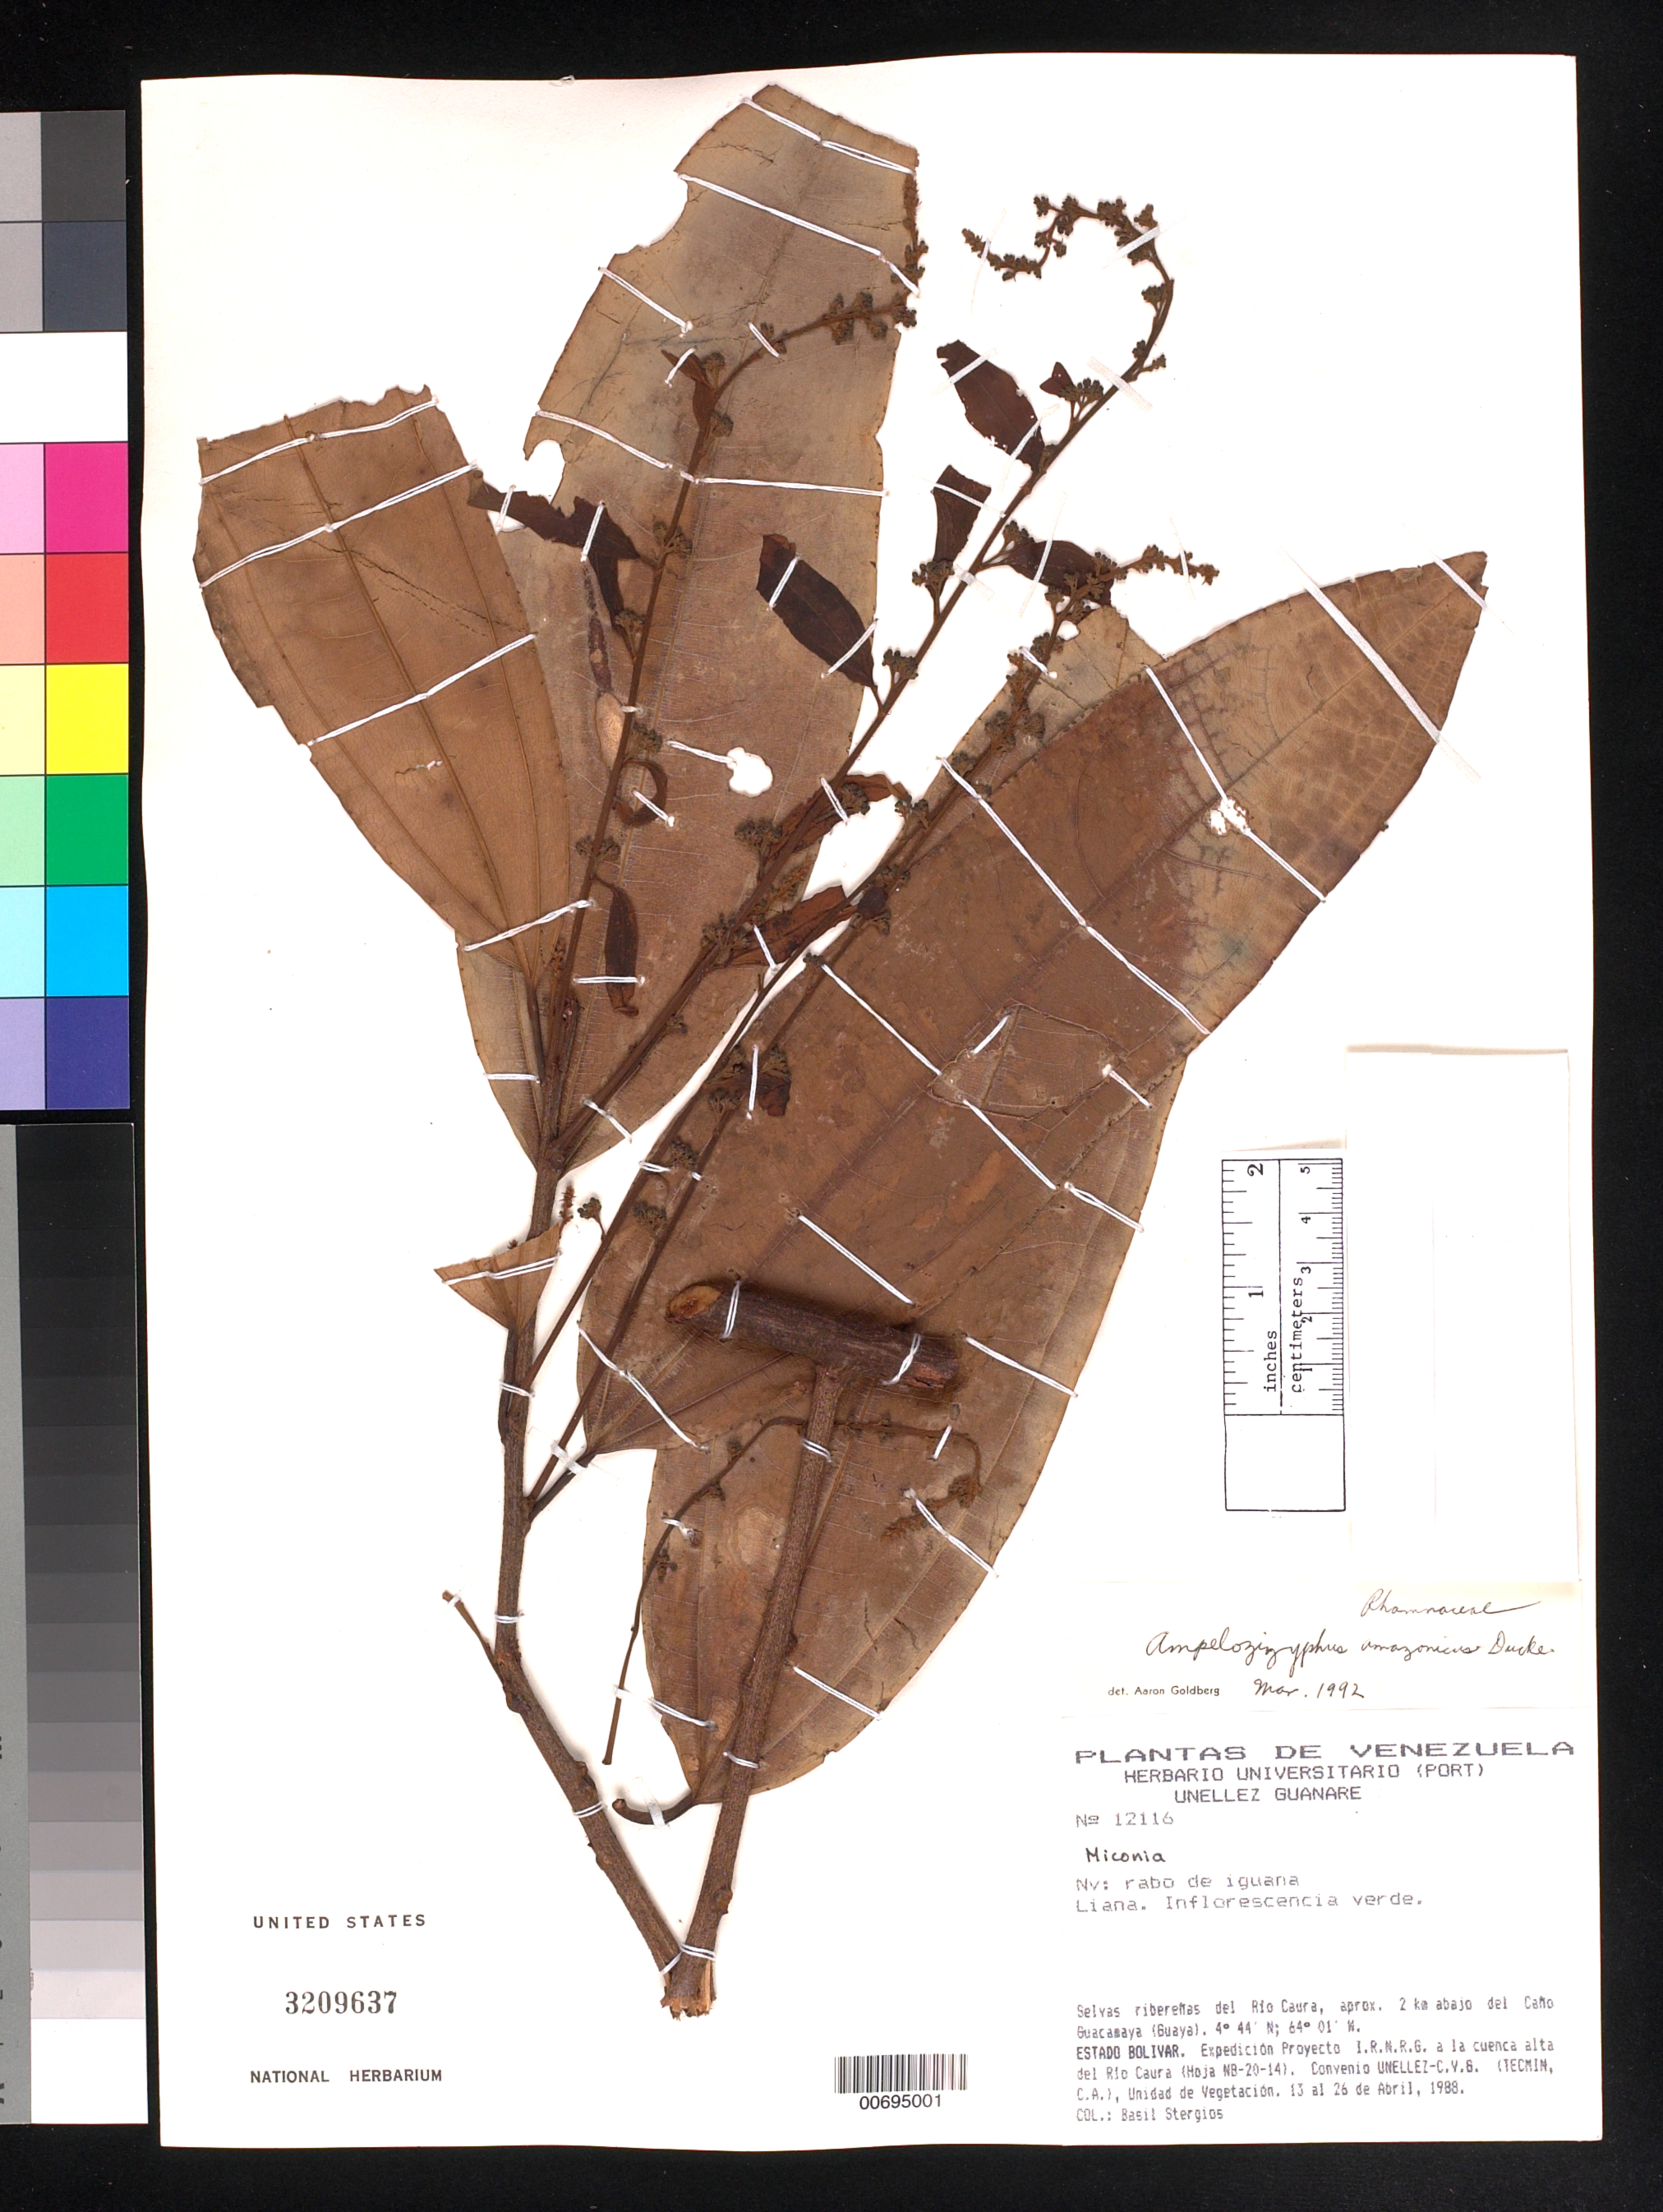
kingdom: Plantae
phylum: Tracheophyta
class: Magnoliopsida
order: Rosales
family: Rhamnaceae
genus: Ampelozizyphus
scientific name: Ampelozizyphus amazonicus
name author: Ducke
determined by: Goldberg, Aaron, (US), NMNH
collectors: B. G. Stergios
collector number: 12116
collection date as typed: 13-Apr-88 to 26-Apr-88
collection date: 1988-04-13/1988-04-26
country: Venezuela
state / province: Bolívar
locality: Río Caura, 2 km del Caño Guacamaya (Guaya)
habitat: Selvas riberenas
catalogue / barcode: US 3209637